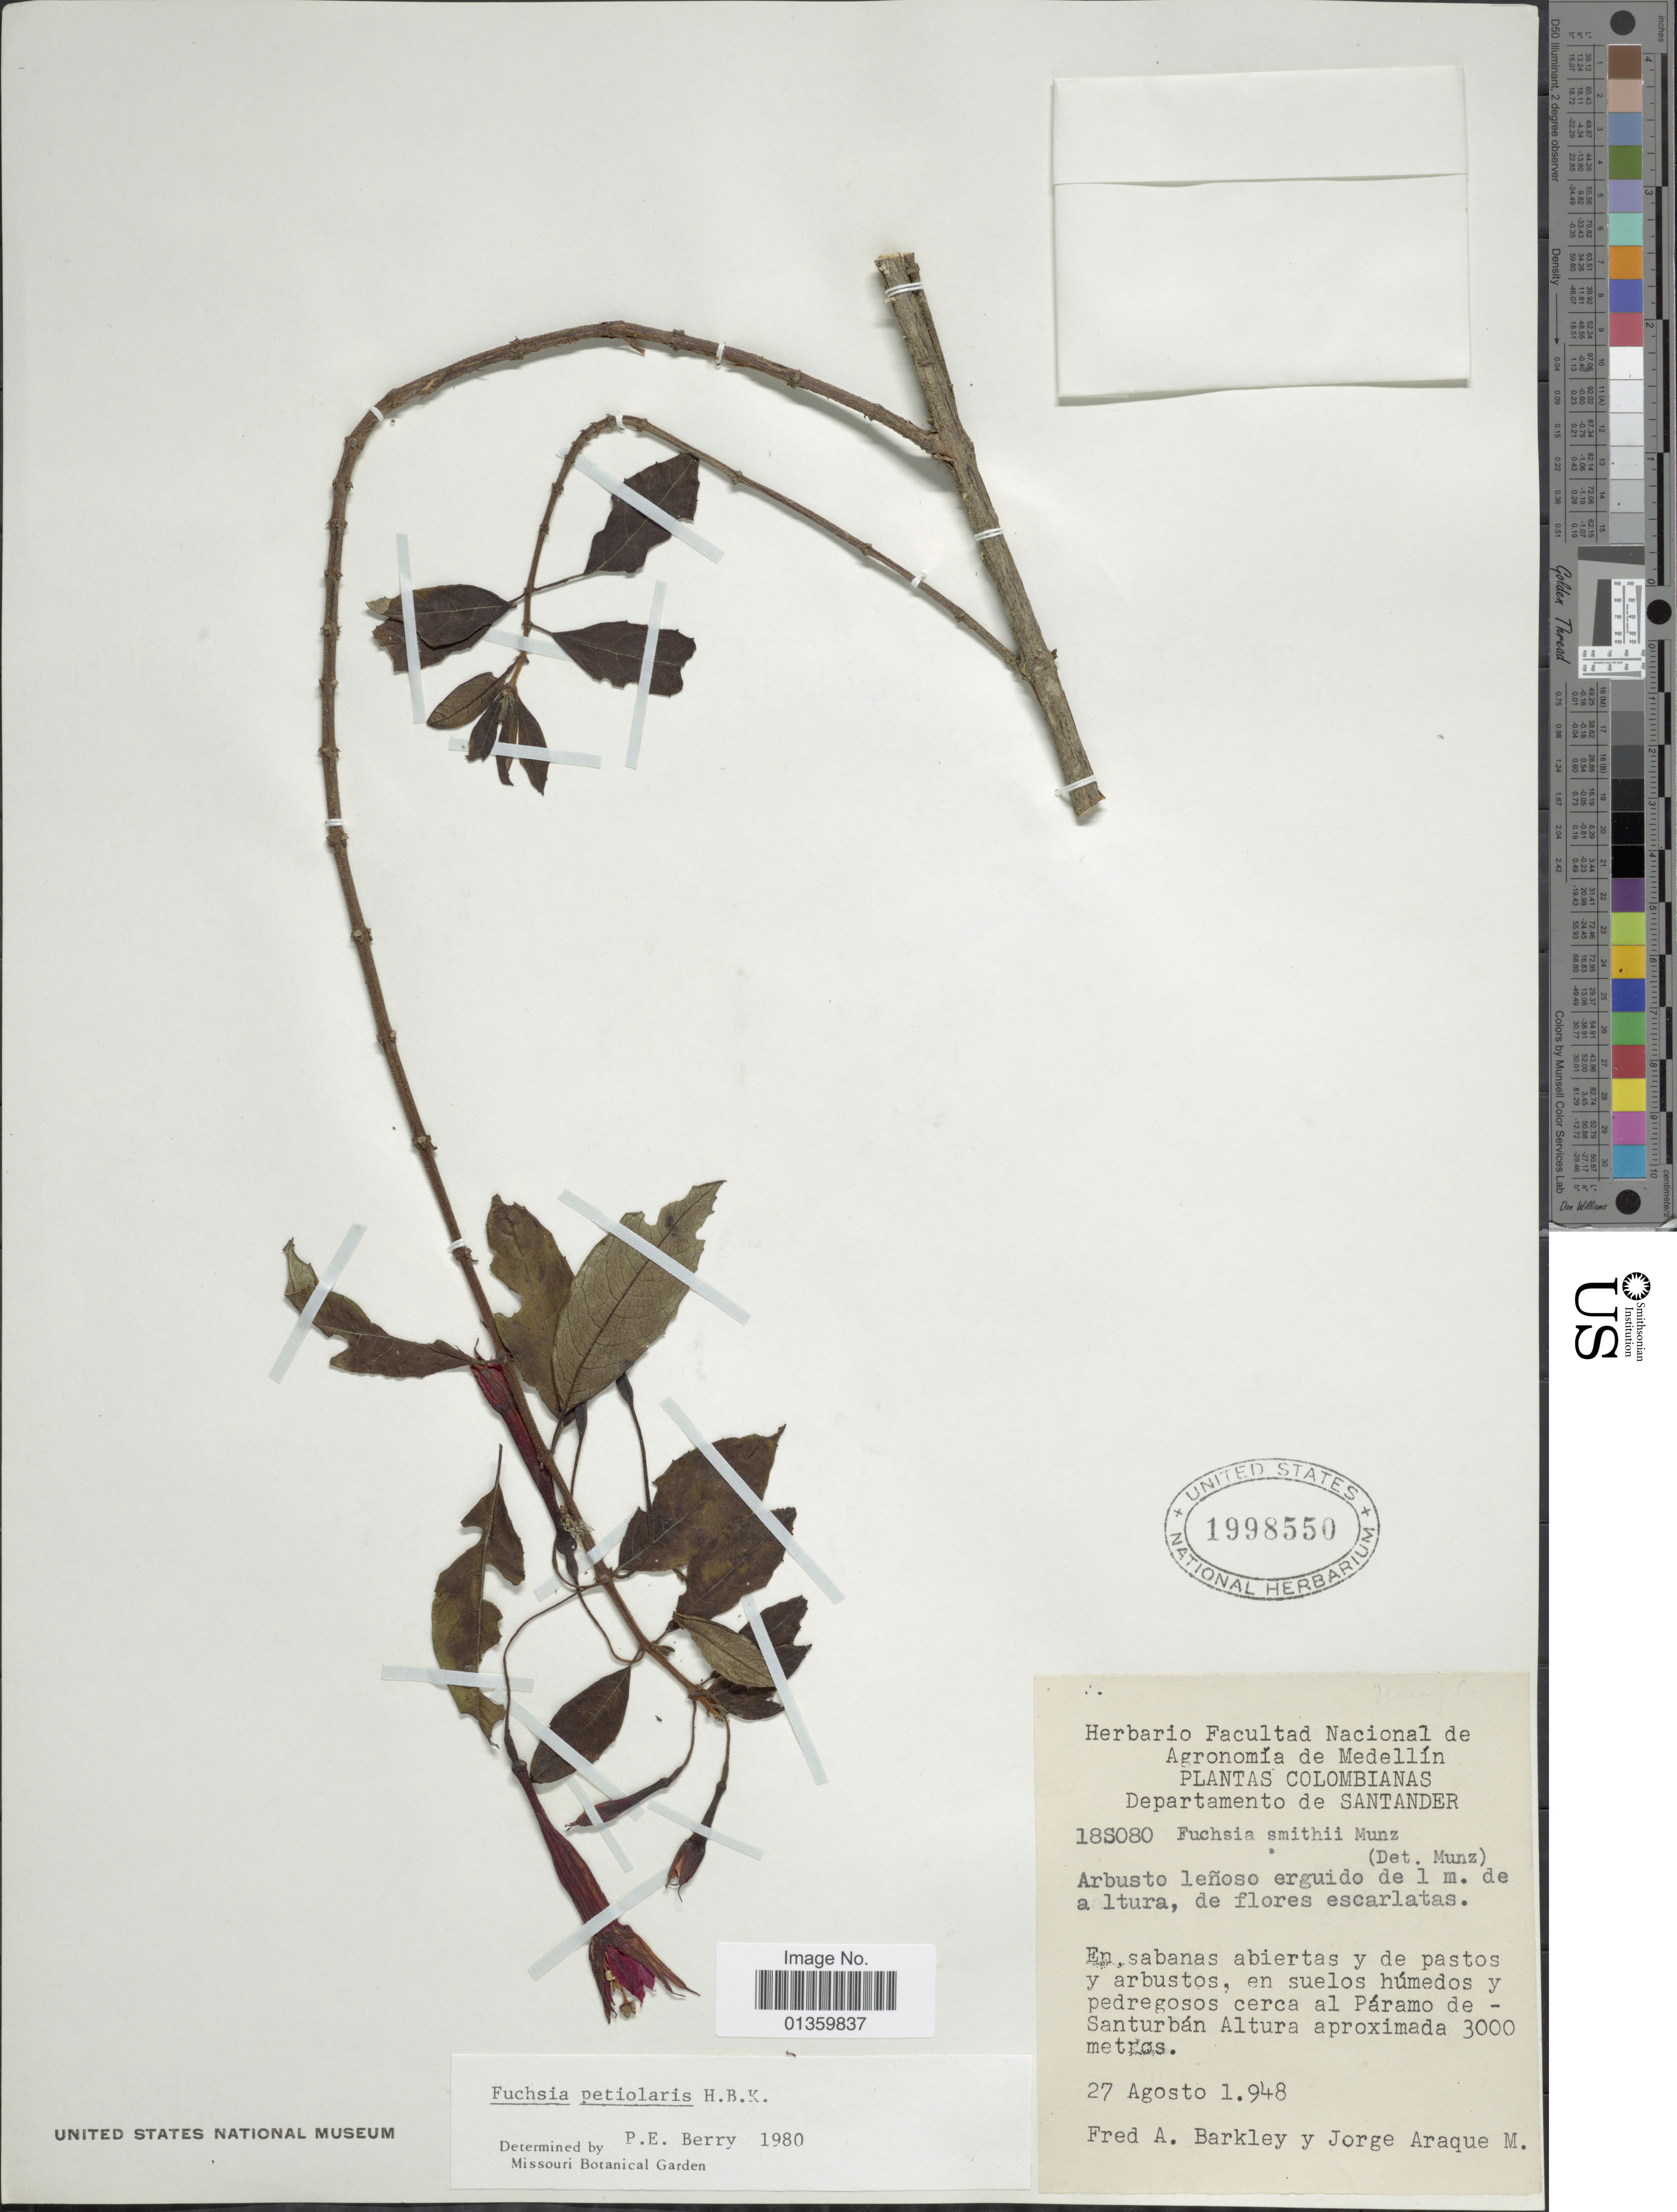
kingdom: Plantae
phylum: Tracheophyta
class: Magnoliopsida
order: Myrtales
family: Onagraceae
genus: Fuchsia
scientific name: Fuchsia petiolaris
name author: Kunth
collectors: F. A. Barkley & J. A. Molina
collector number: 18S080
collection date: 1948-08-27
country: Colombia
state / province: Santander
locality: En, sabanas abiertas y de pastos y arbustos, en suelos húmedos y pedregosos cerca al Páramo de Santurbán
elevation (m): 3000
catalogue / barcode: US 1998550